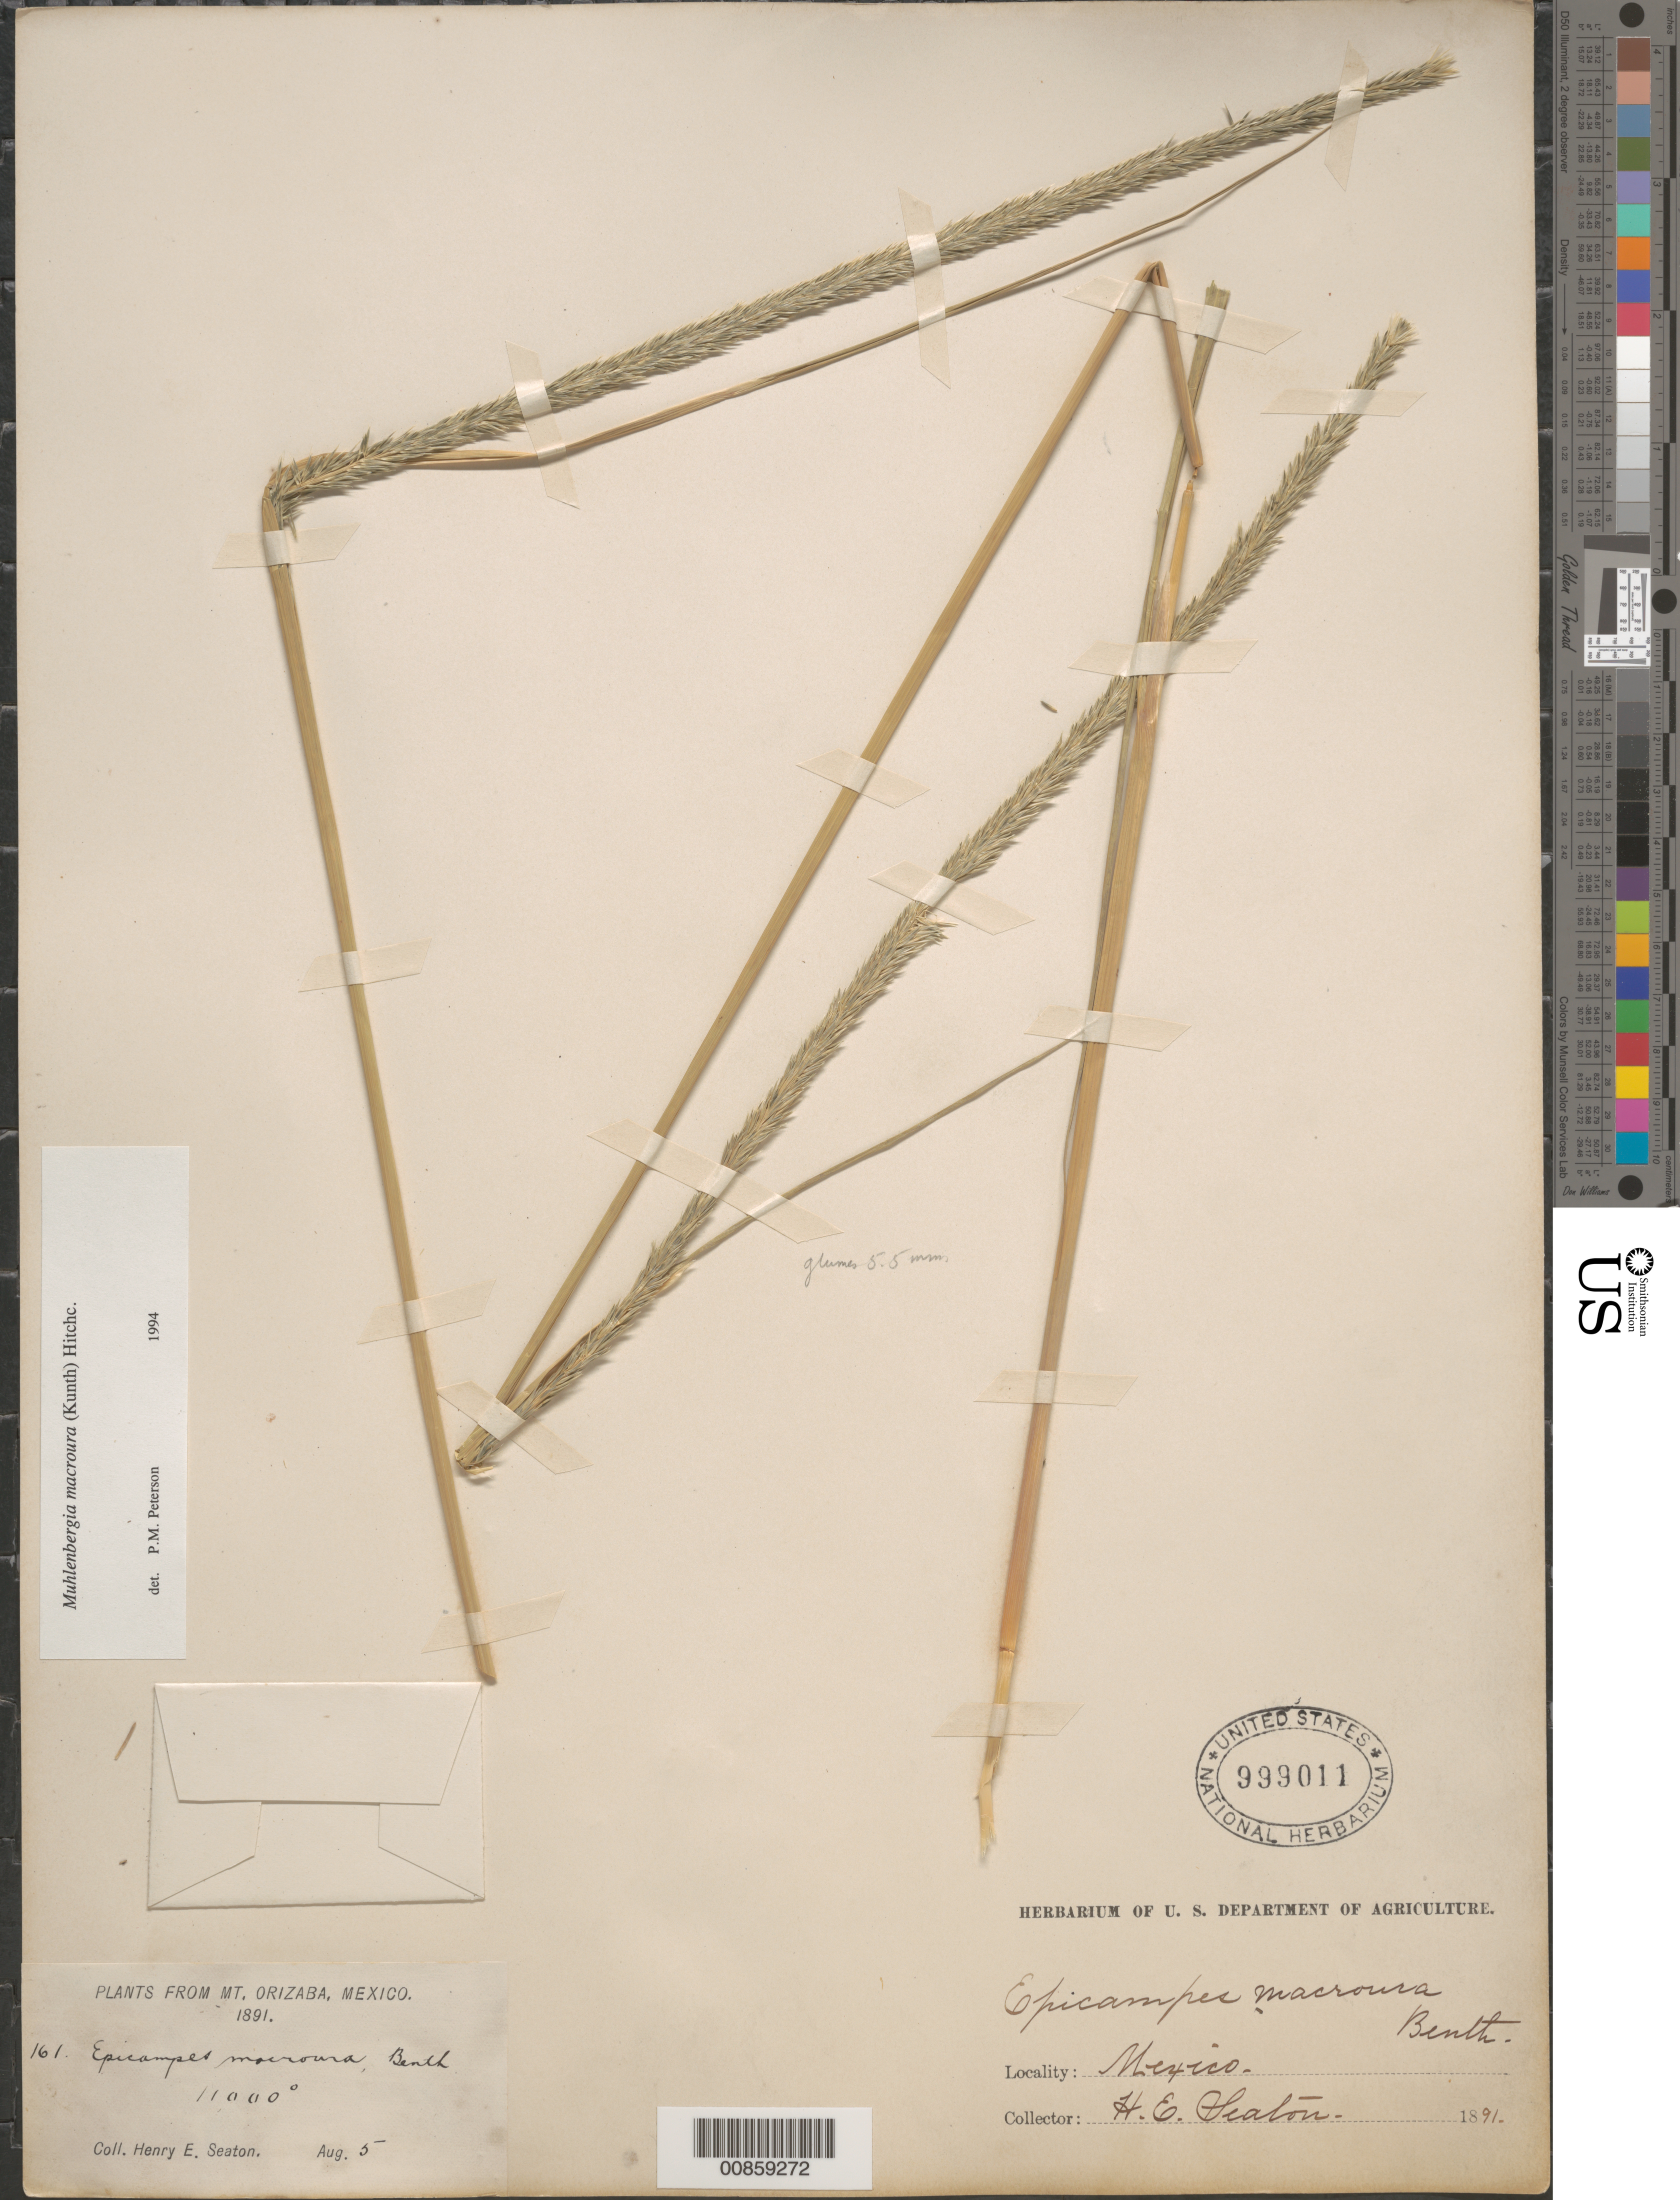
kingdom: Plantae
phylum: Tracheophyta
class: Liliopsida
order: Poales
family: Poaceae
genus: Muhlenbergia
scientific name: Muhlenbergia macroura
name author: (Kunth) Hitchc.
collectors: H. E. Seaton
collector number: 161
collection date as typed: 05 Aug 1891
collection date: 1891-08-05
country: Mexico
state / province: Veracruz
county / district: Orizaba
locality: Orizaba, mpio. Orizaba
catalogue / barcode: US 999011